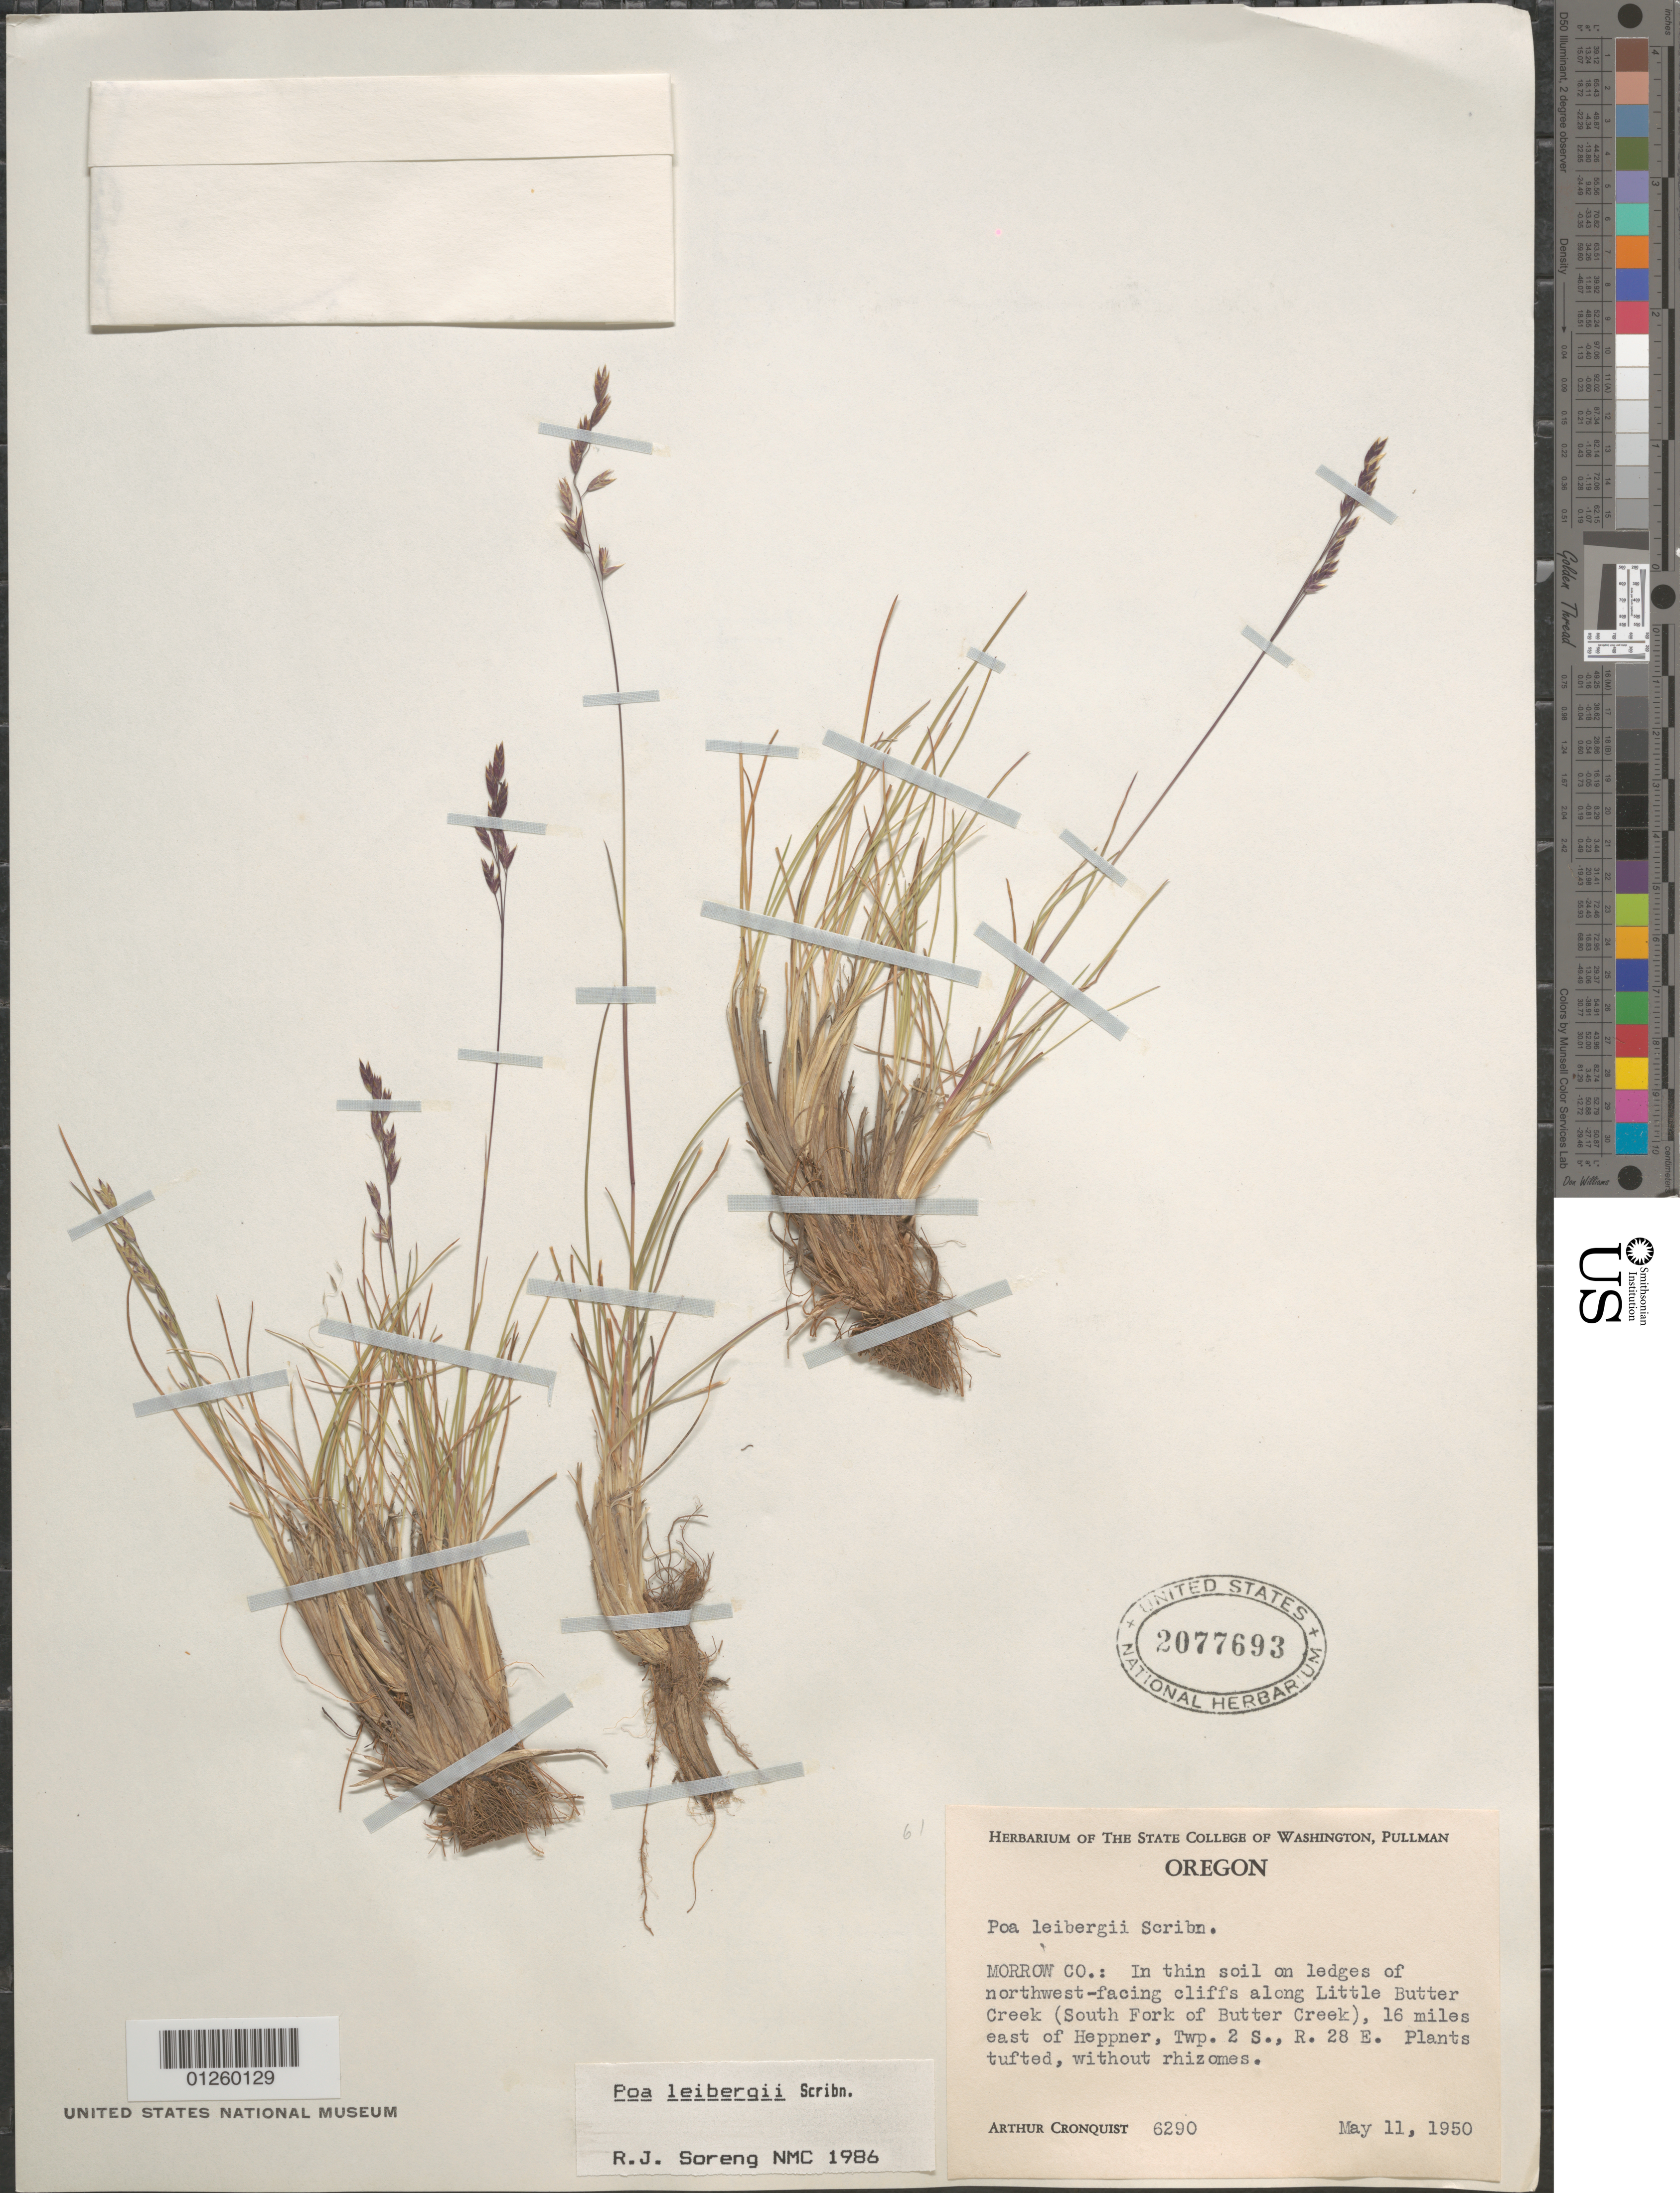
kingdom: Plantae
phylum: Tracheophyta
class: Liliopsida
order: Poales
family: Poaceae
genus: Poa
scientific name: Poa leibergii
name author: Scribn.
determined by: Soreng, Robert J., Research Associate (BOT), Smithsonian Institution - National Museum of Natural History (UNITED STATES)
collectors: A. Cronquist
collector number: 6290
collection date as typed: May 11, 1950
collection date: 1950-05-11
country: United States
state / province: Oregon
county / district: Morrow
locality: In thin soil on ledges of northwet-facing cliffs along Little Butter Creek (South Fork of Butter Creek), 16 miles east of Heppner, Twp. 2 S., R. 28 E.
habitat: In thing soil.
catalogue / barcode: US 2077693